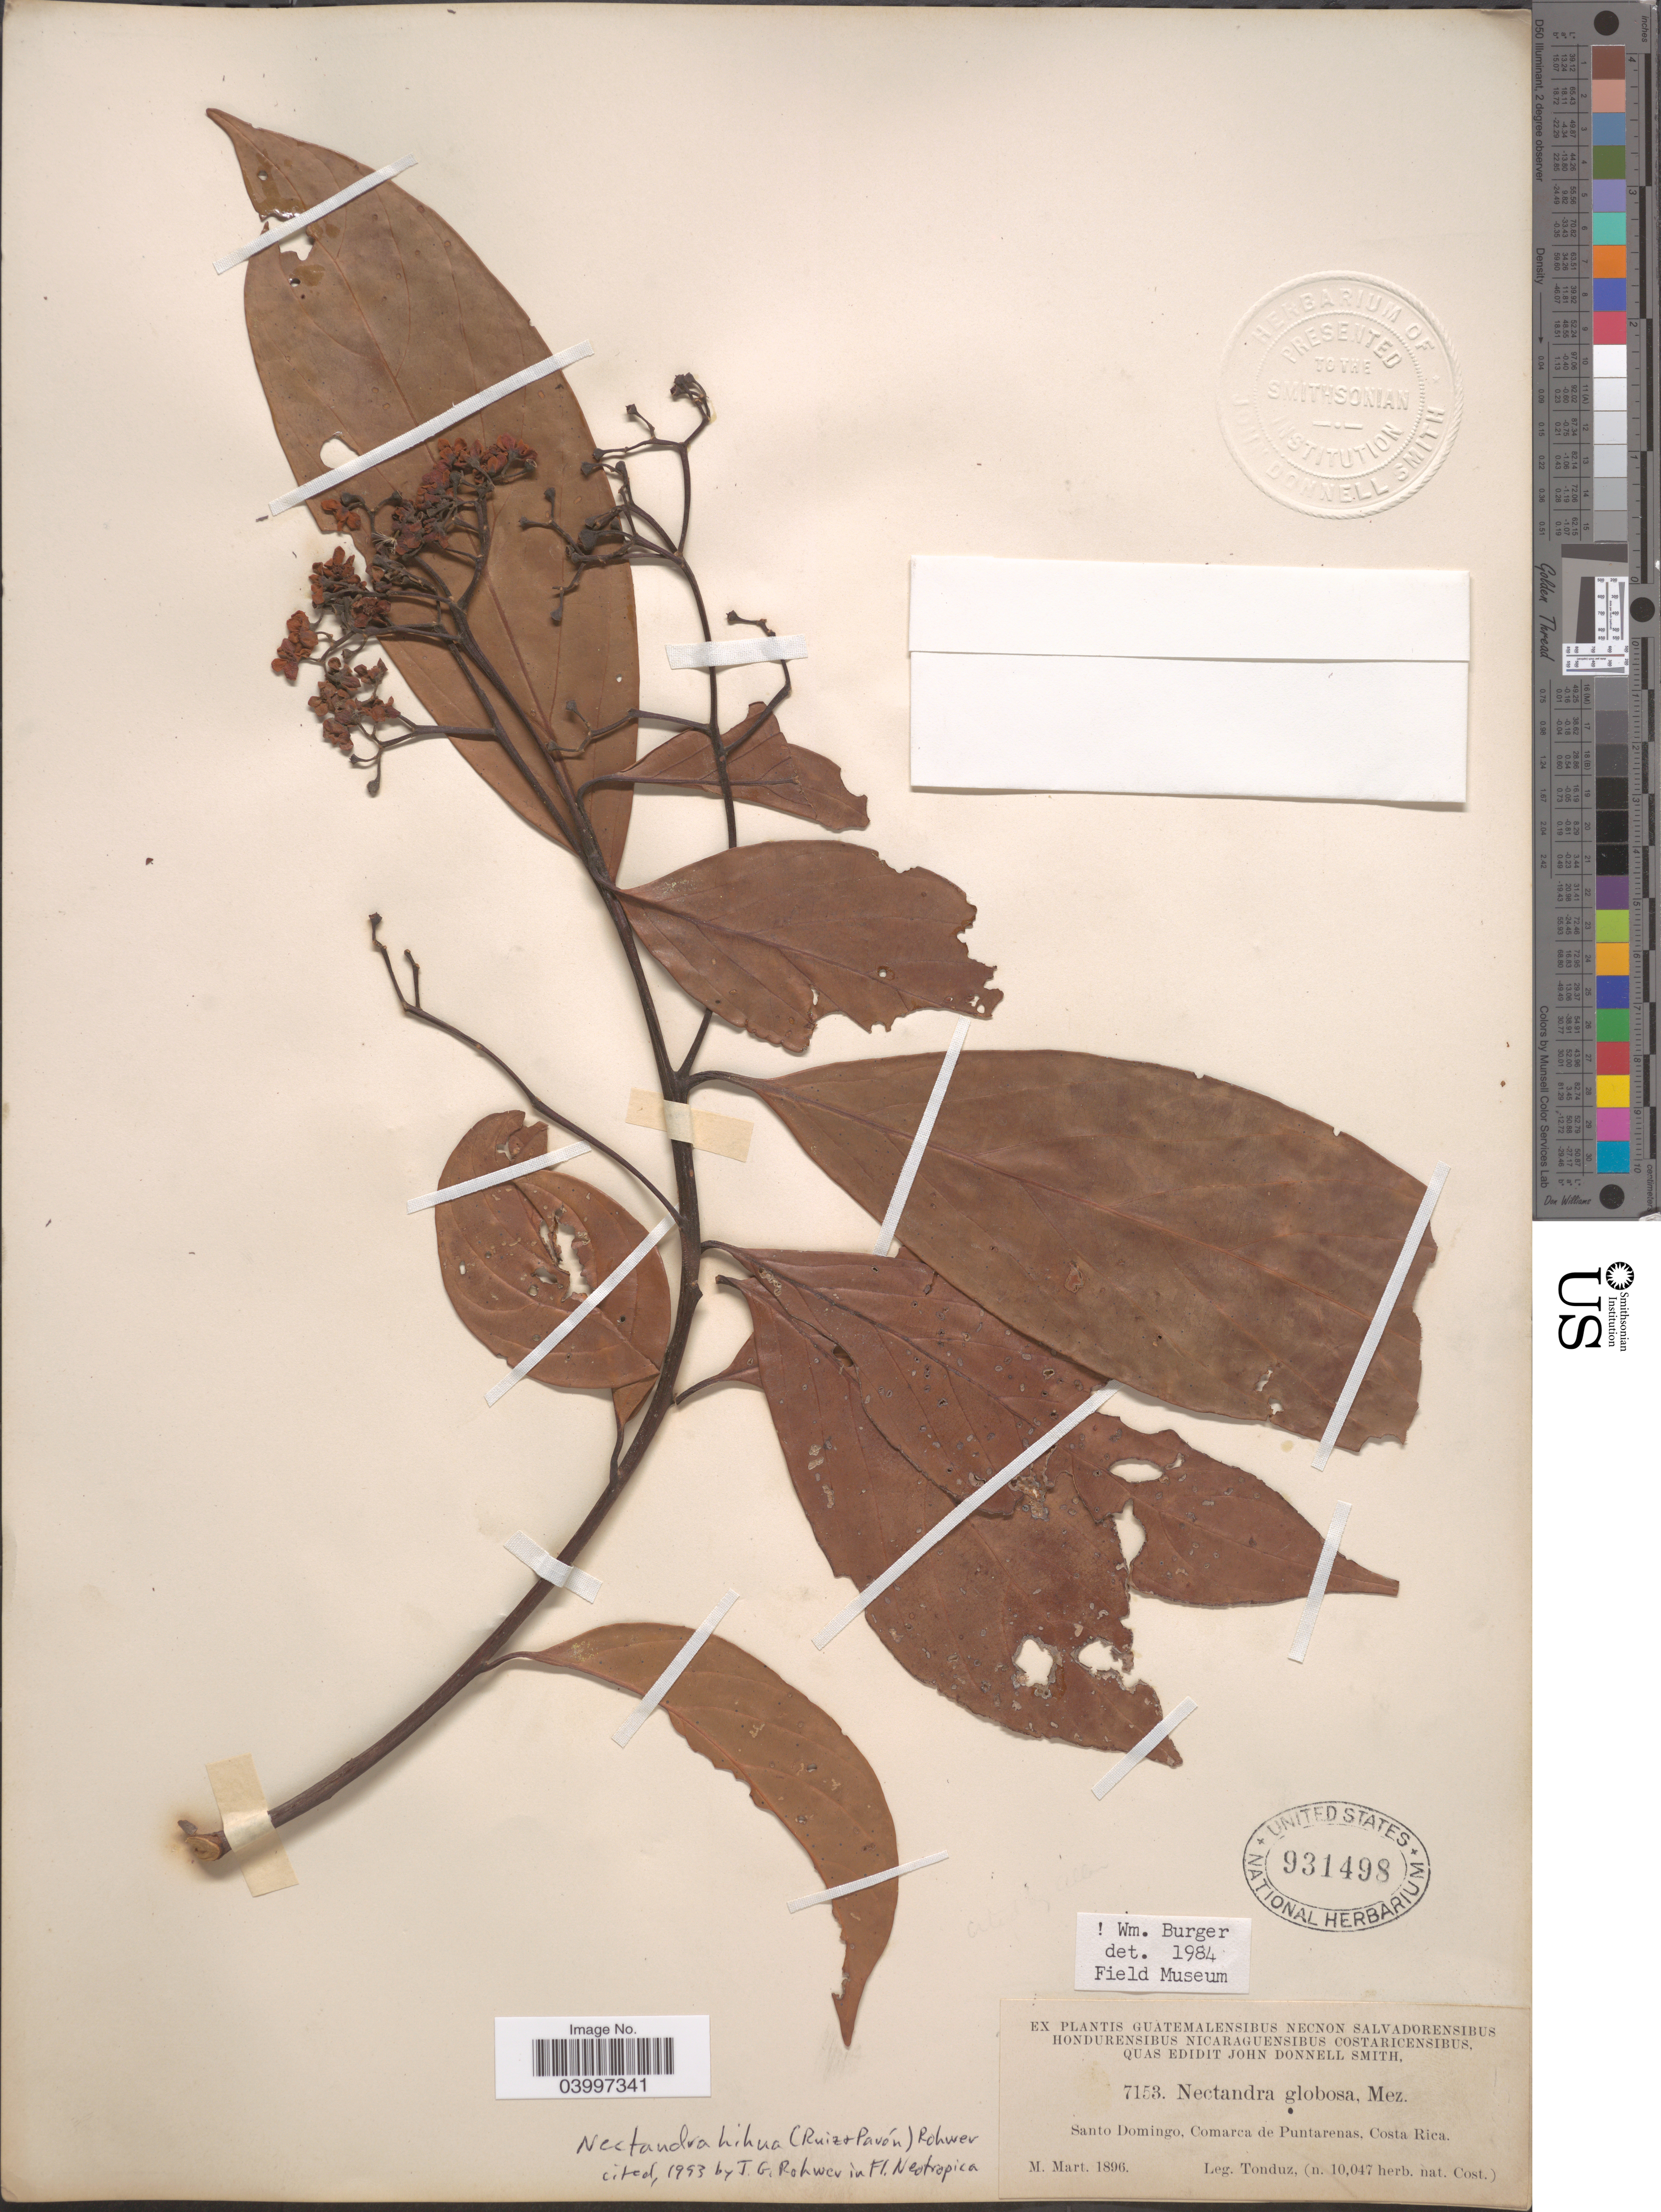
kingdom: Plantae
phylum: Tracheophyta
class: Magnoliopsida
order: Laurales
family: Lauraceae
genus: Nectandra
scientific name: Nectandra hihua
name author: (Ruiz & Pav.) Rohwer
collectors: Tonduz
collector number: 7153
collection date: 1896-03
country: Costa Rica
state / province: Puntarenas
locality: Santo Domingo, Comarca de Puntarenas.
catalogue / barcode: US 931498